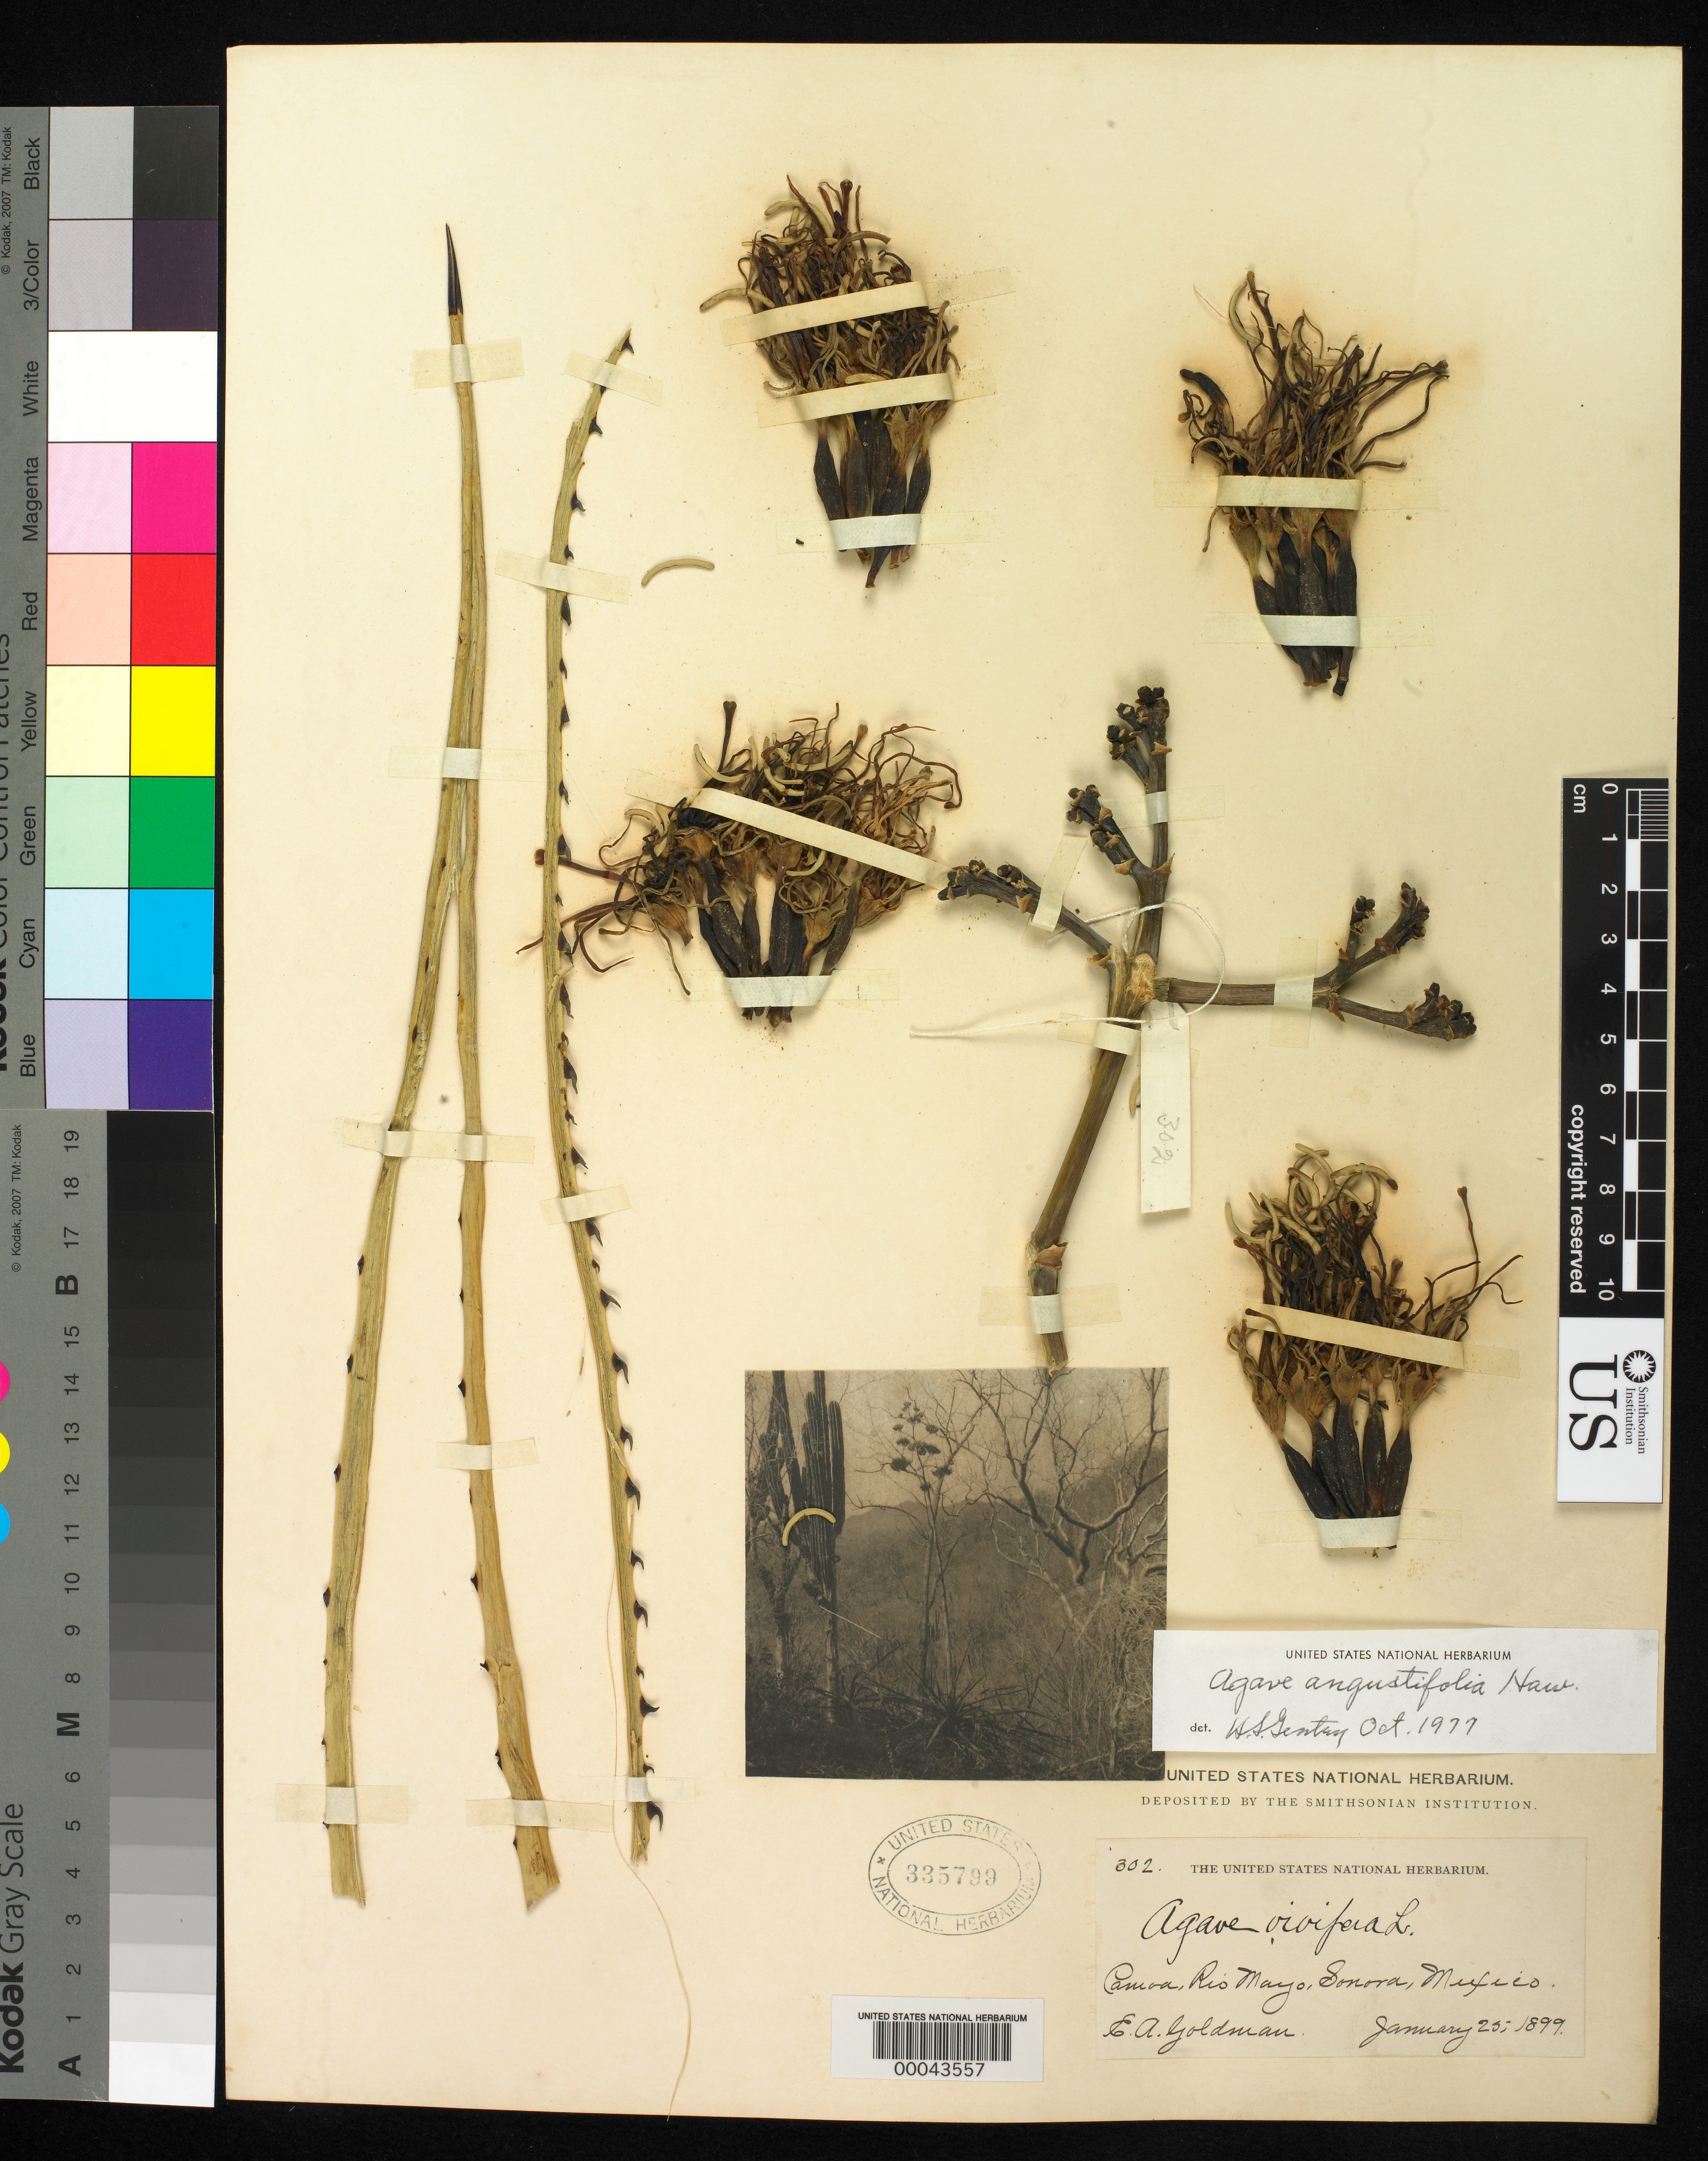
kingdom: Plantae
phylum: Tracheophyta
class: Liliopsida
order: Asparagales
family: Asparagaceae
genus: Agave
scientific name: Agave angustifolia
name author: Haw.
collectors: E. A. Goldman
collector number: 302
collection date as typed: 25 Jan 1899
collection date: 1899-01-25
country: Mexico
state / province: Sonora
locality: Camoa, Rio Mayo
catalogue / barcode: US 335799